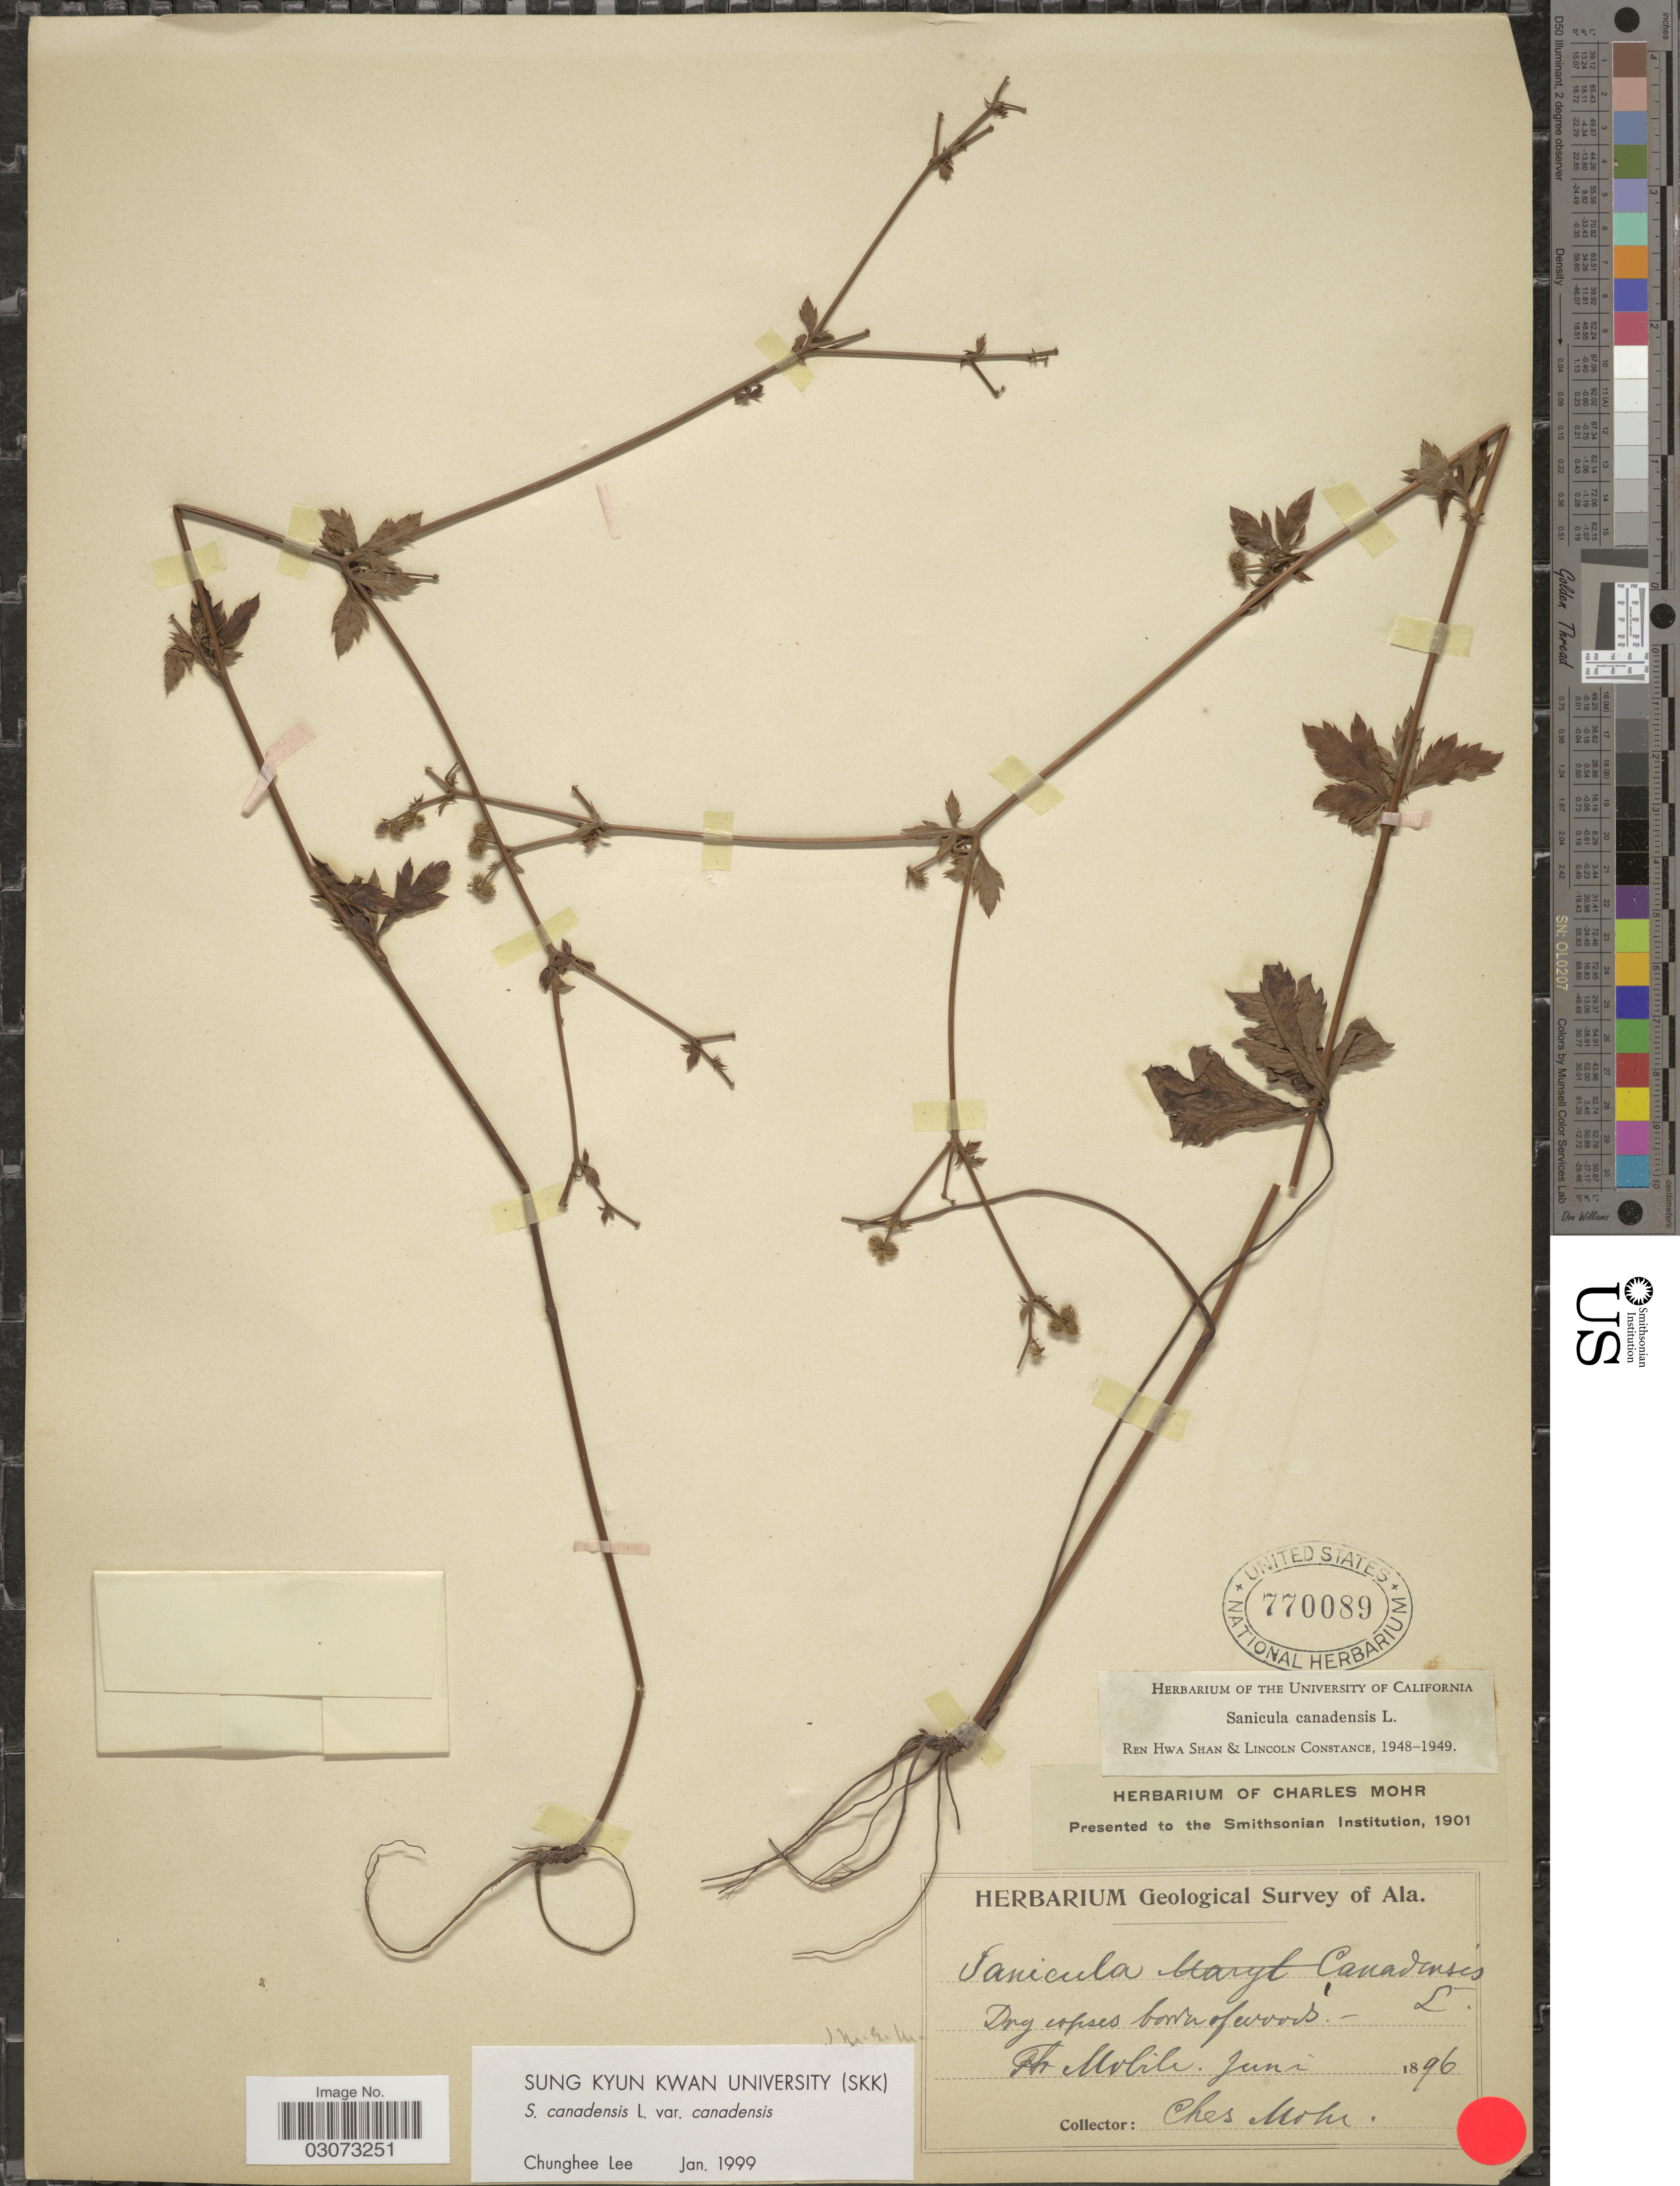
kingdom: Plantae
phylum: Tracheophyta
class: Magnoliopsida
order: Apiales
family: Apiaceae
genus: Sanicula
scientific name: Sanicula canadensis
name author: L.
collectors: Mohr, C. T. (herbarium)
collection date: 1896-06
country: United States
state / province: Alabama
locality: Mobile.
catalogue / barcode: US 770089